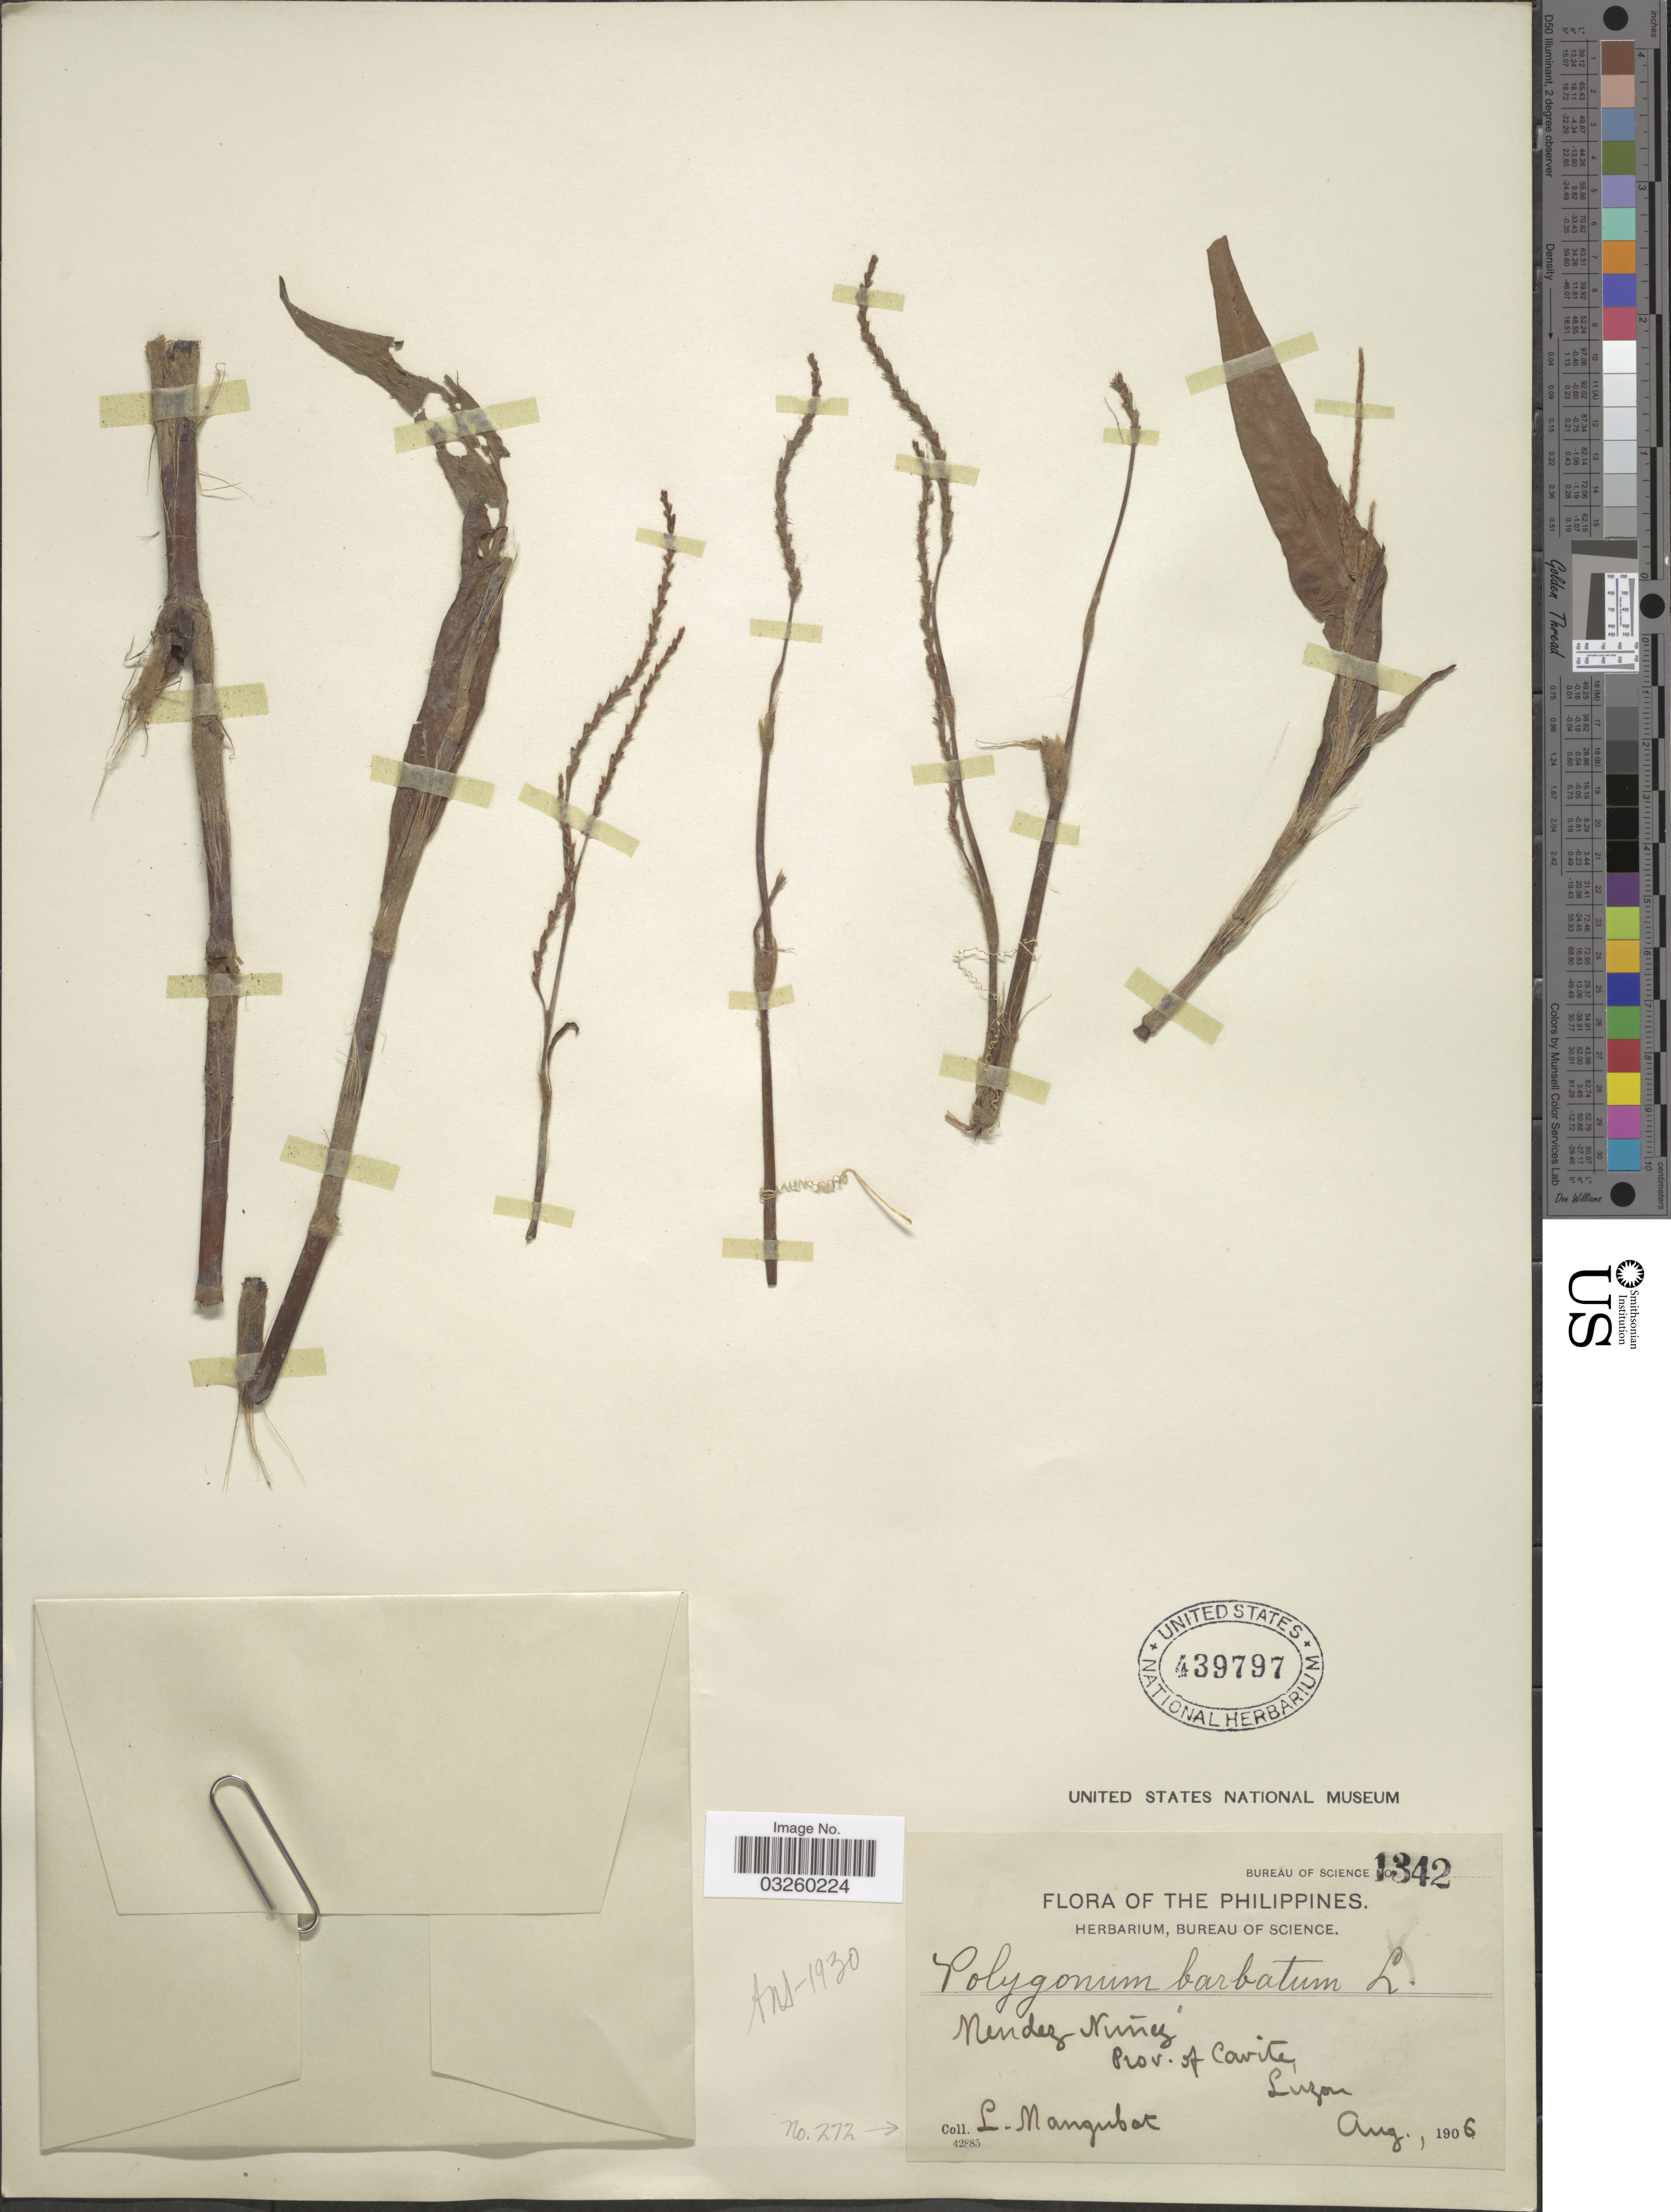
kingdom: Plantae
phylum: Tracheophyta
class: Magnoliopsida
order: Caryophyllales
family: Polygonaceae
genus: Polygonum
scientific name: Polygonum barbatum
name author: L.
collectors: L. Mangubat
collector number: Bureau of Science 1342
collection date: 1906-08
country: Philippines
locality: Mendez Nuñez, Prov. of Cavite, Luzon.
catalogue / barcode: US 439797